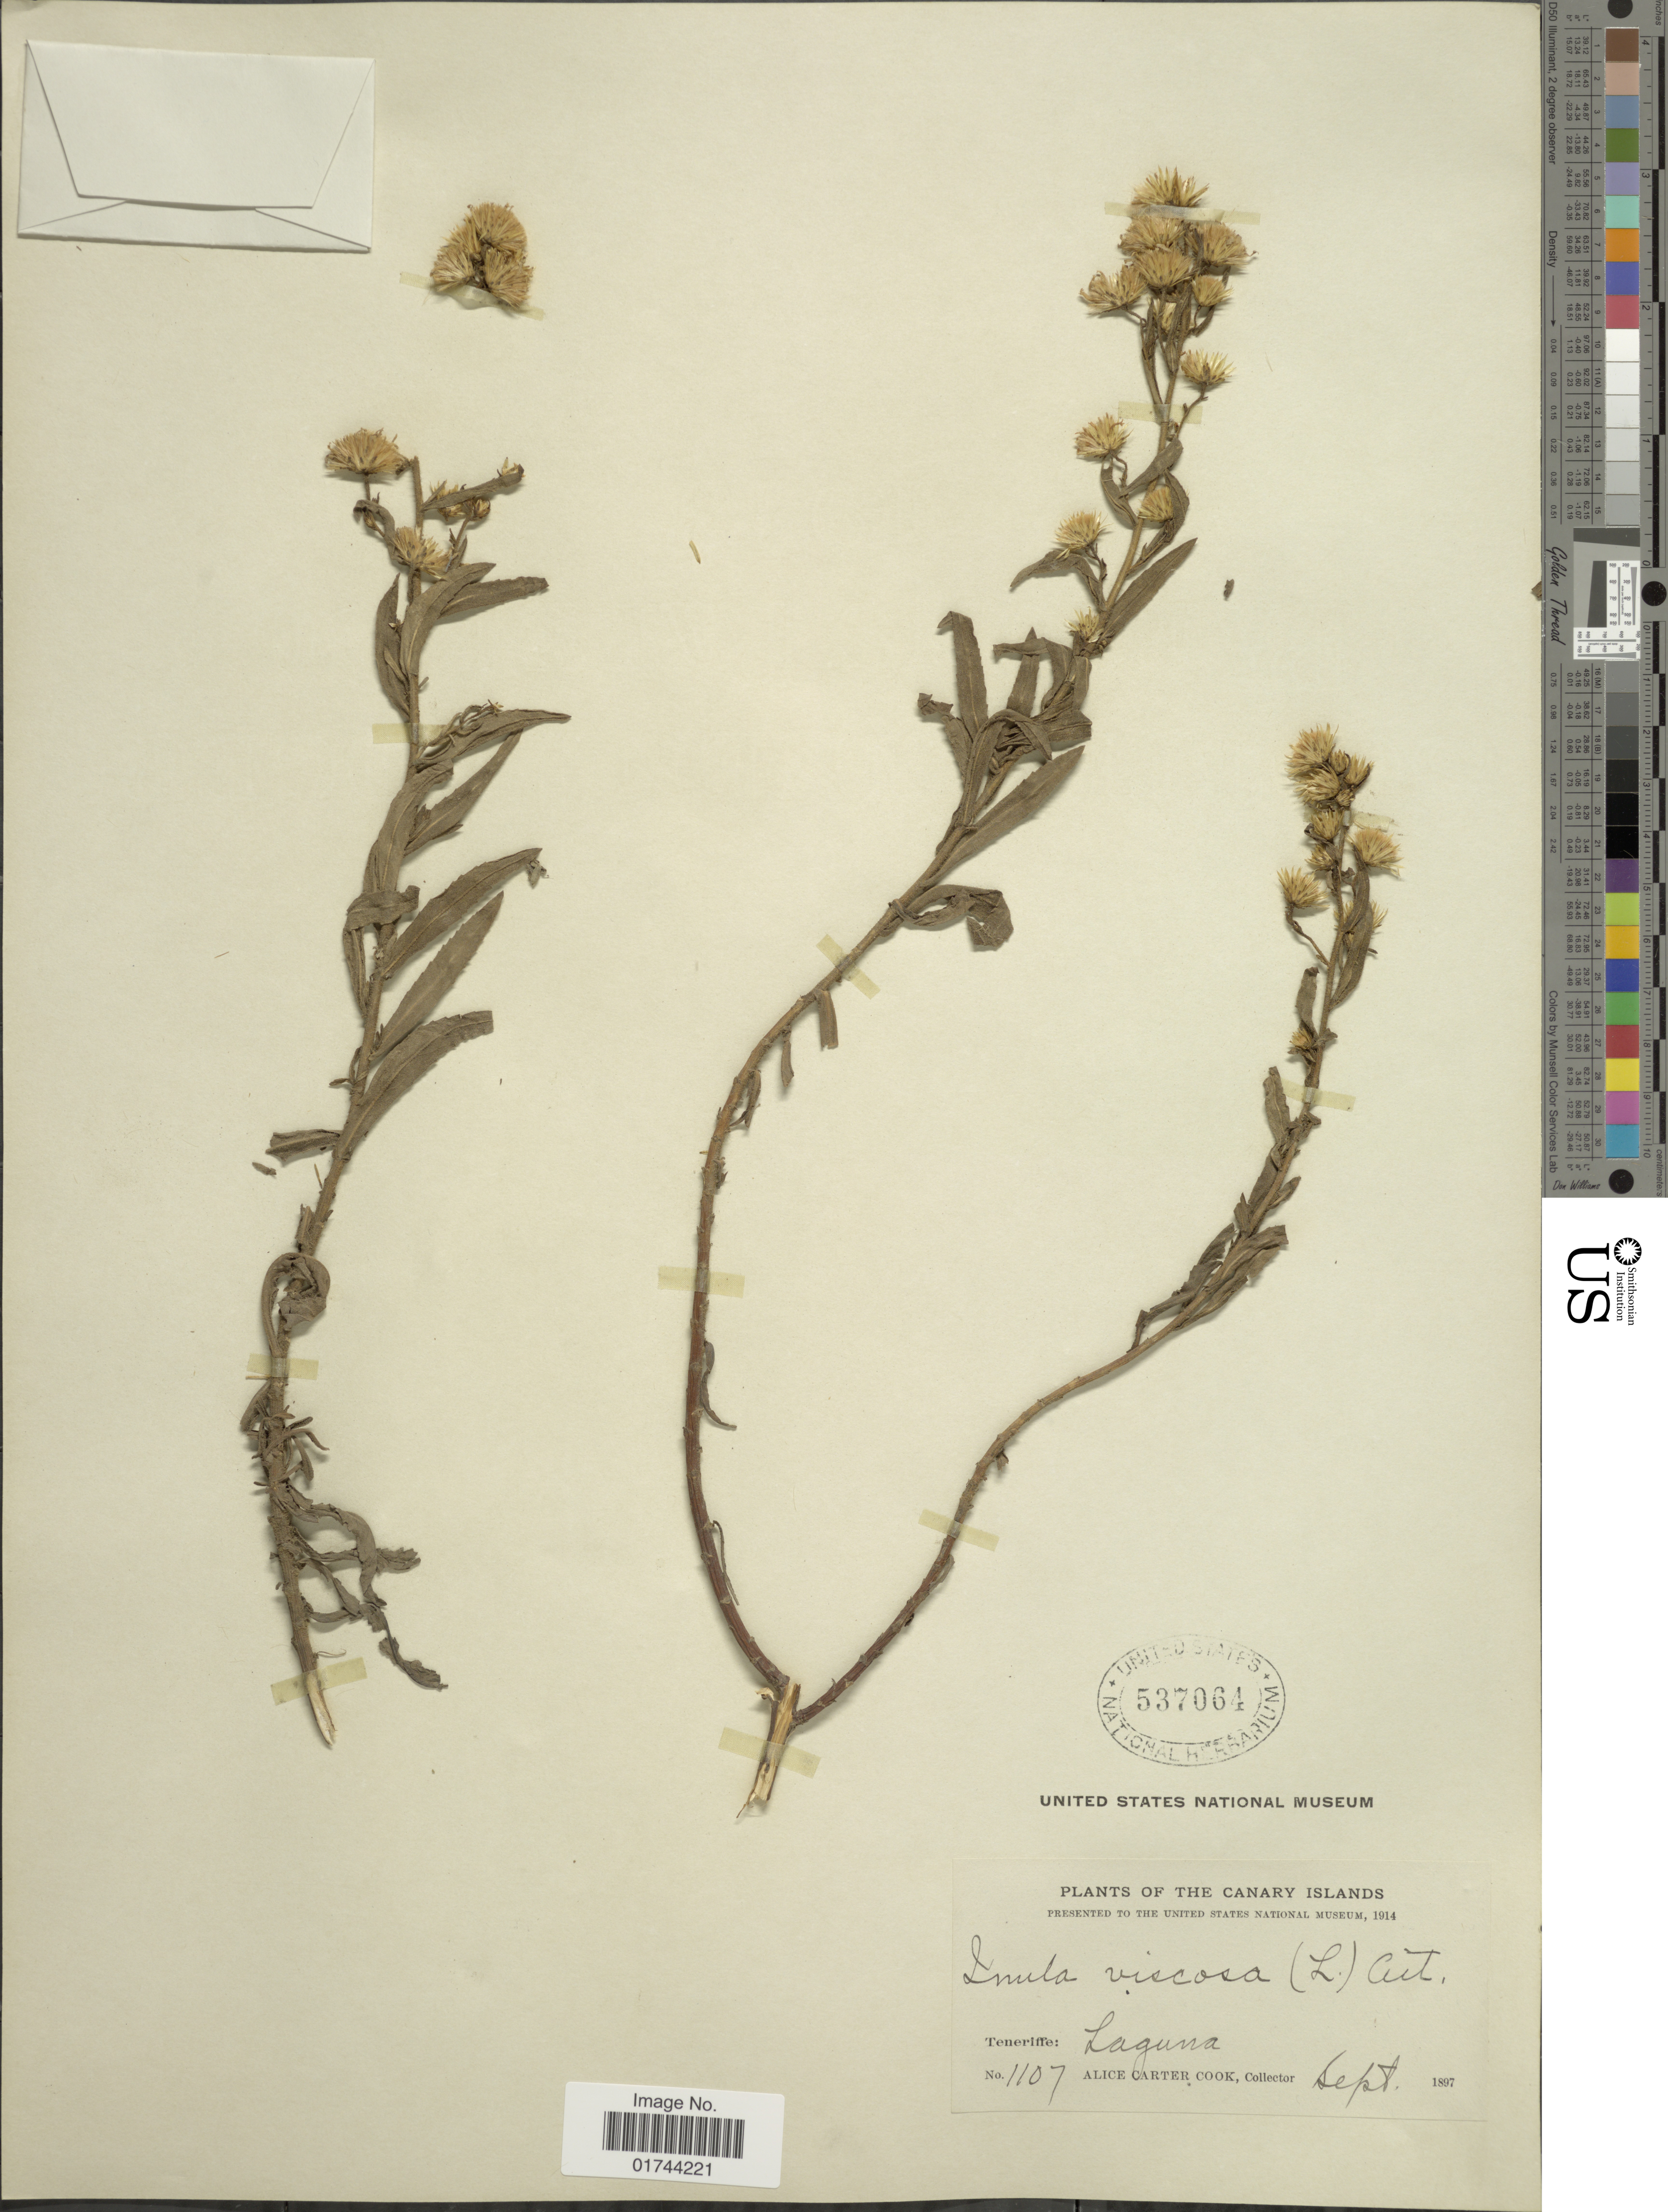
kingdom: Plantae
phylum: Tracheophyta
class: Magnoliopsida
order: Asterales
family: Asteraceae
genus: Inula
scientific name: Inula viscosa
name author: (L.) Aiton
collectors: Alice C. Cook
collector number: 1107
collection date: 1897-09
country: Spain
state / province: Canarias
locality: Canary Islands, Teneriffe: Laguna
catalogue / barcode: US 537064